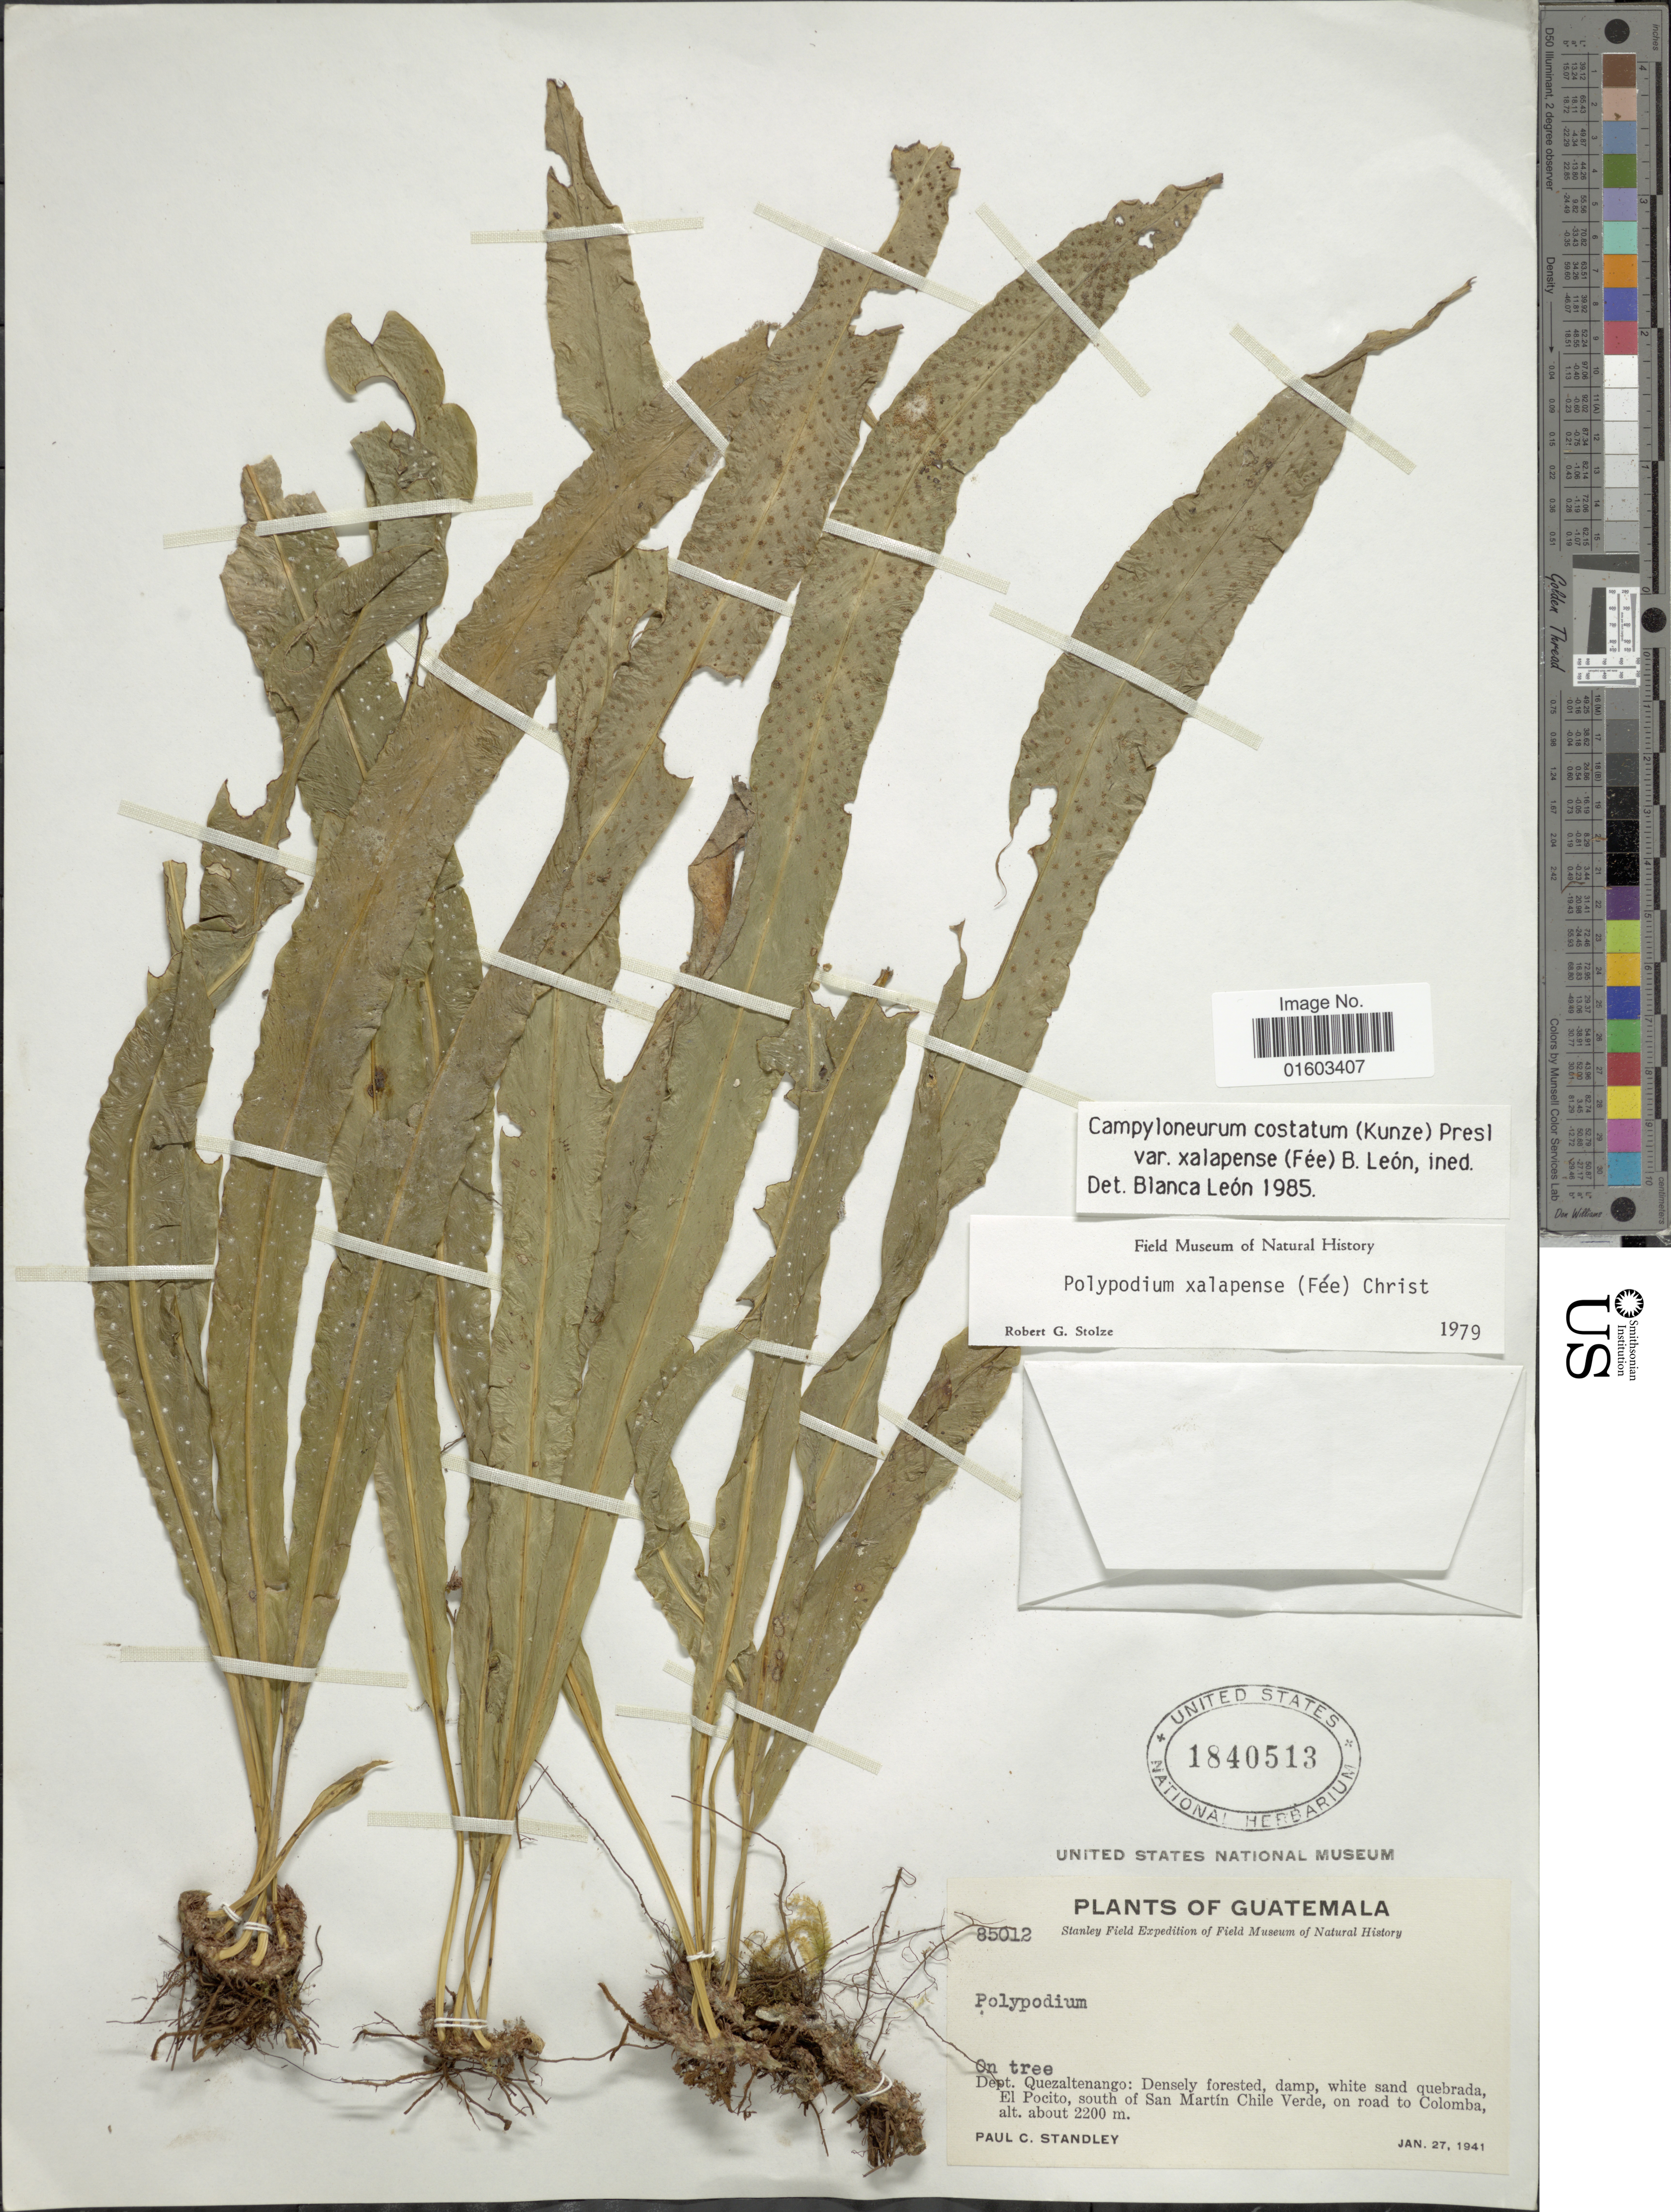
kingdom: Plantae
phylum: Tracheophyta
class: Polypodiopsida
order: Polypodiales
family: Polypodiaceae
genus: Campyloneurum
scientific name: Campyloneurum xalapense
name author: Fée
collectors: P. C. Standley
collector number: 85012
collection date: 1941-01-27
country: Guatemala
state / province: Quetzaltenango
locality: Densely forested, damp, white sand quebrada, El Pocito, south of San Martin Chile Verde, on road Colomba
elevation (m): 2200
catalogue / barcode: US 1840513